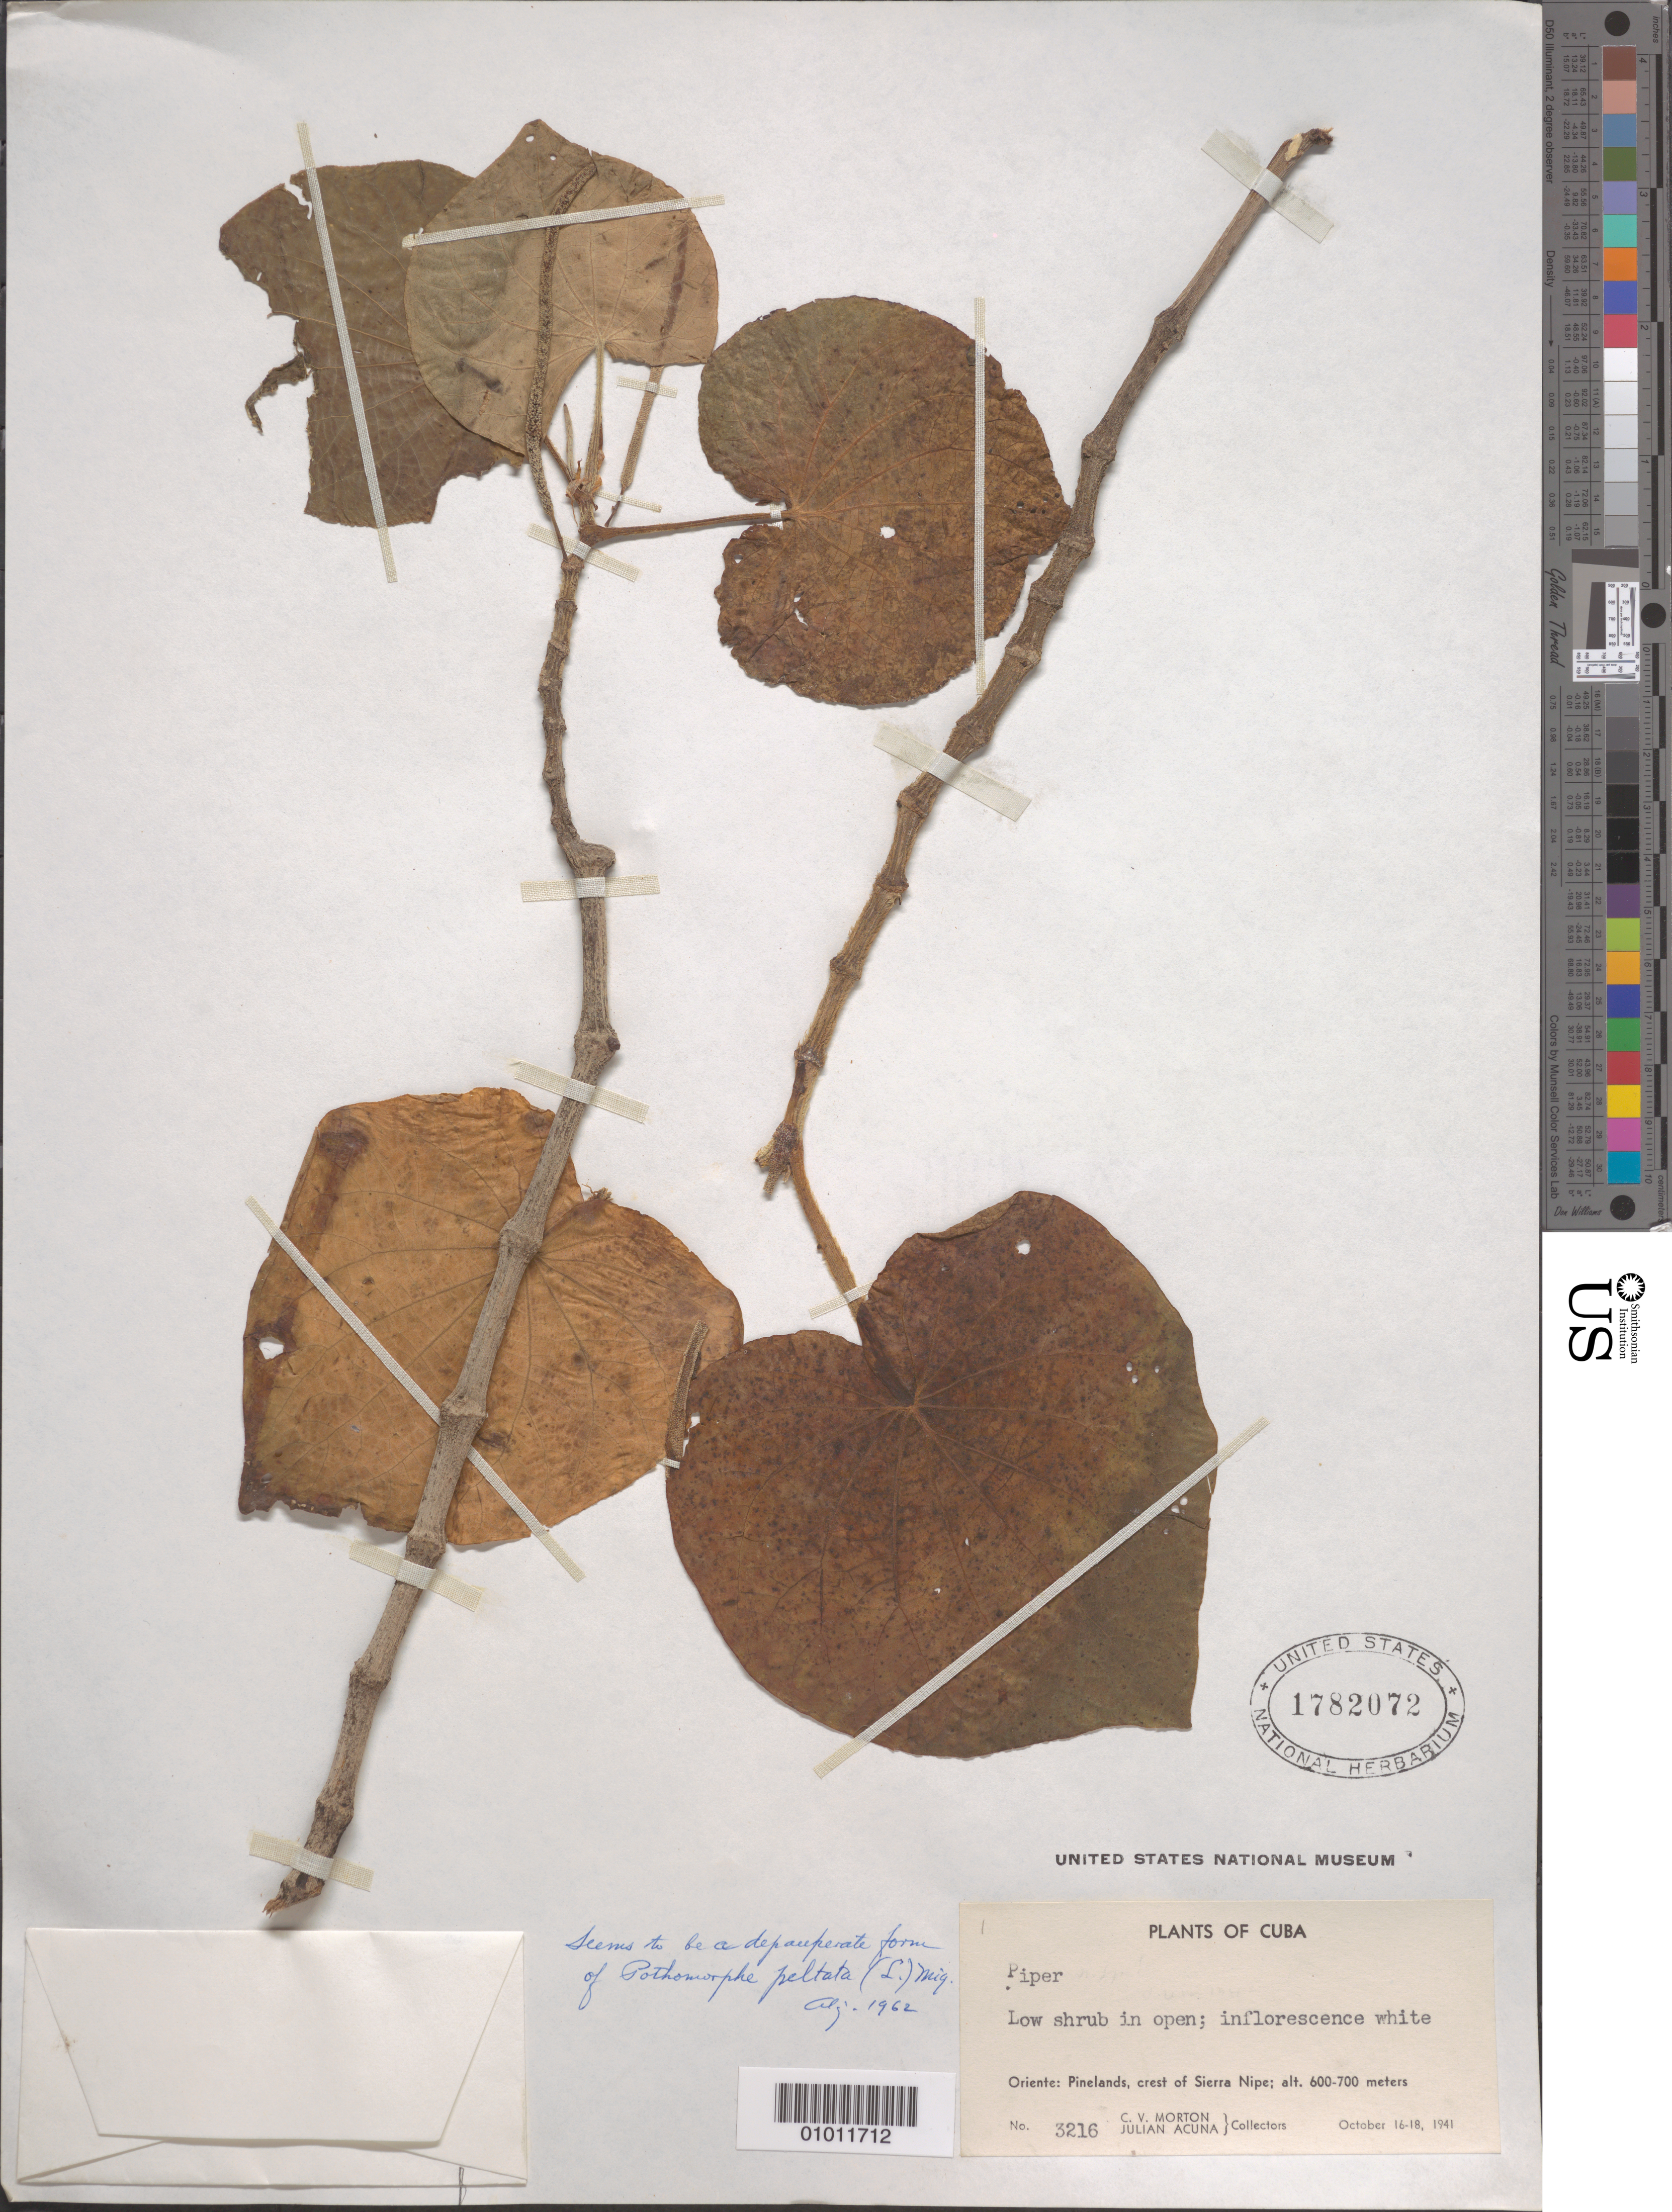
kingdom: Plantae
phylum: Tracheophyta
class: Magnoliopsida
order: Piperales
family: Piperaceae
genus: Piper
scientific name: Piper umbellatum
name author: L.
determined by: Jaramillo, M. Alejandra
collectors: C. V. Morton & J. Acuña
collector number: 3216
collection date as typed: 16 Oct 1941 to 18 Oct 1941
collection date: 1941-10-16/1941-10-18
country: Cuba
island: Cuba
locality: Low shrubs in open; Pinelands, crest of Sierra Nipe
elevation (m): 600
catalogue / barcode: US 1782072